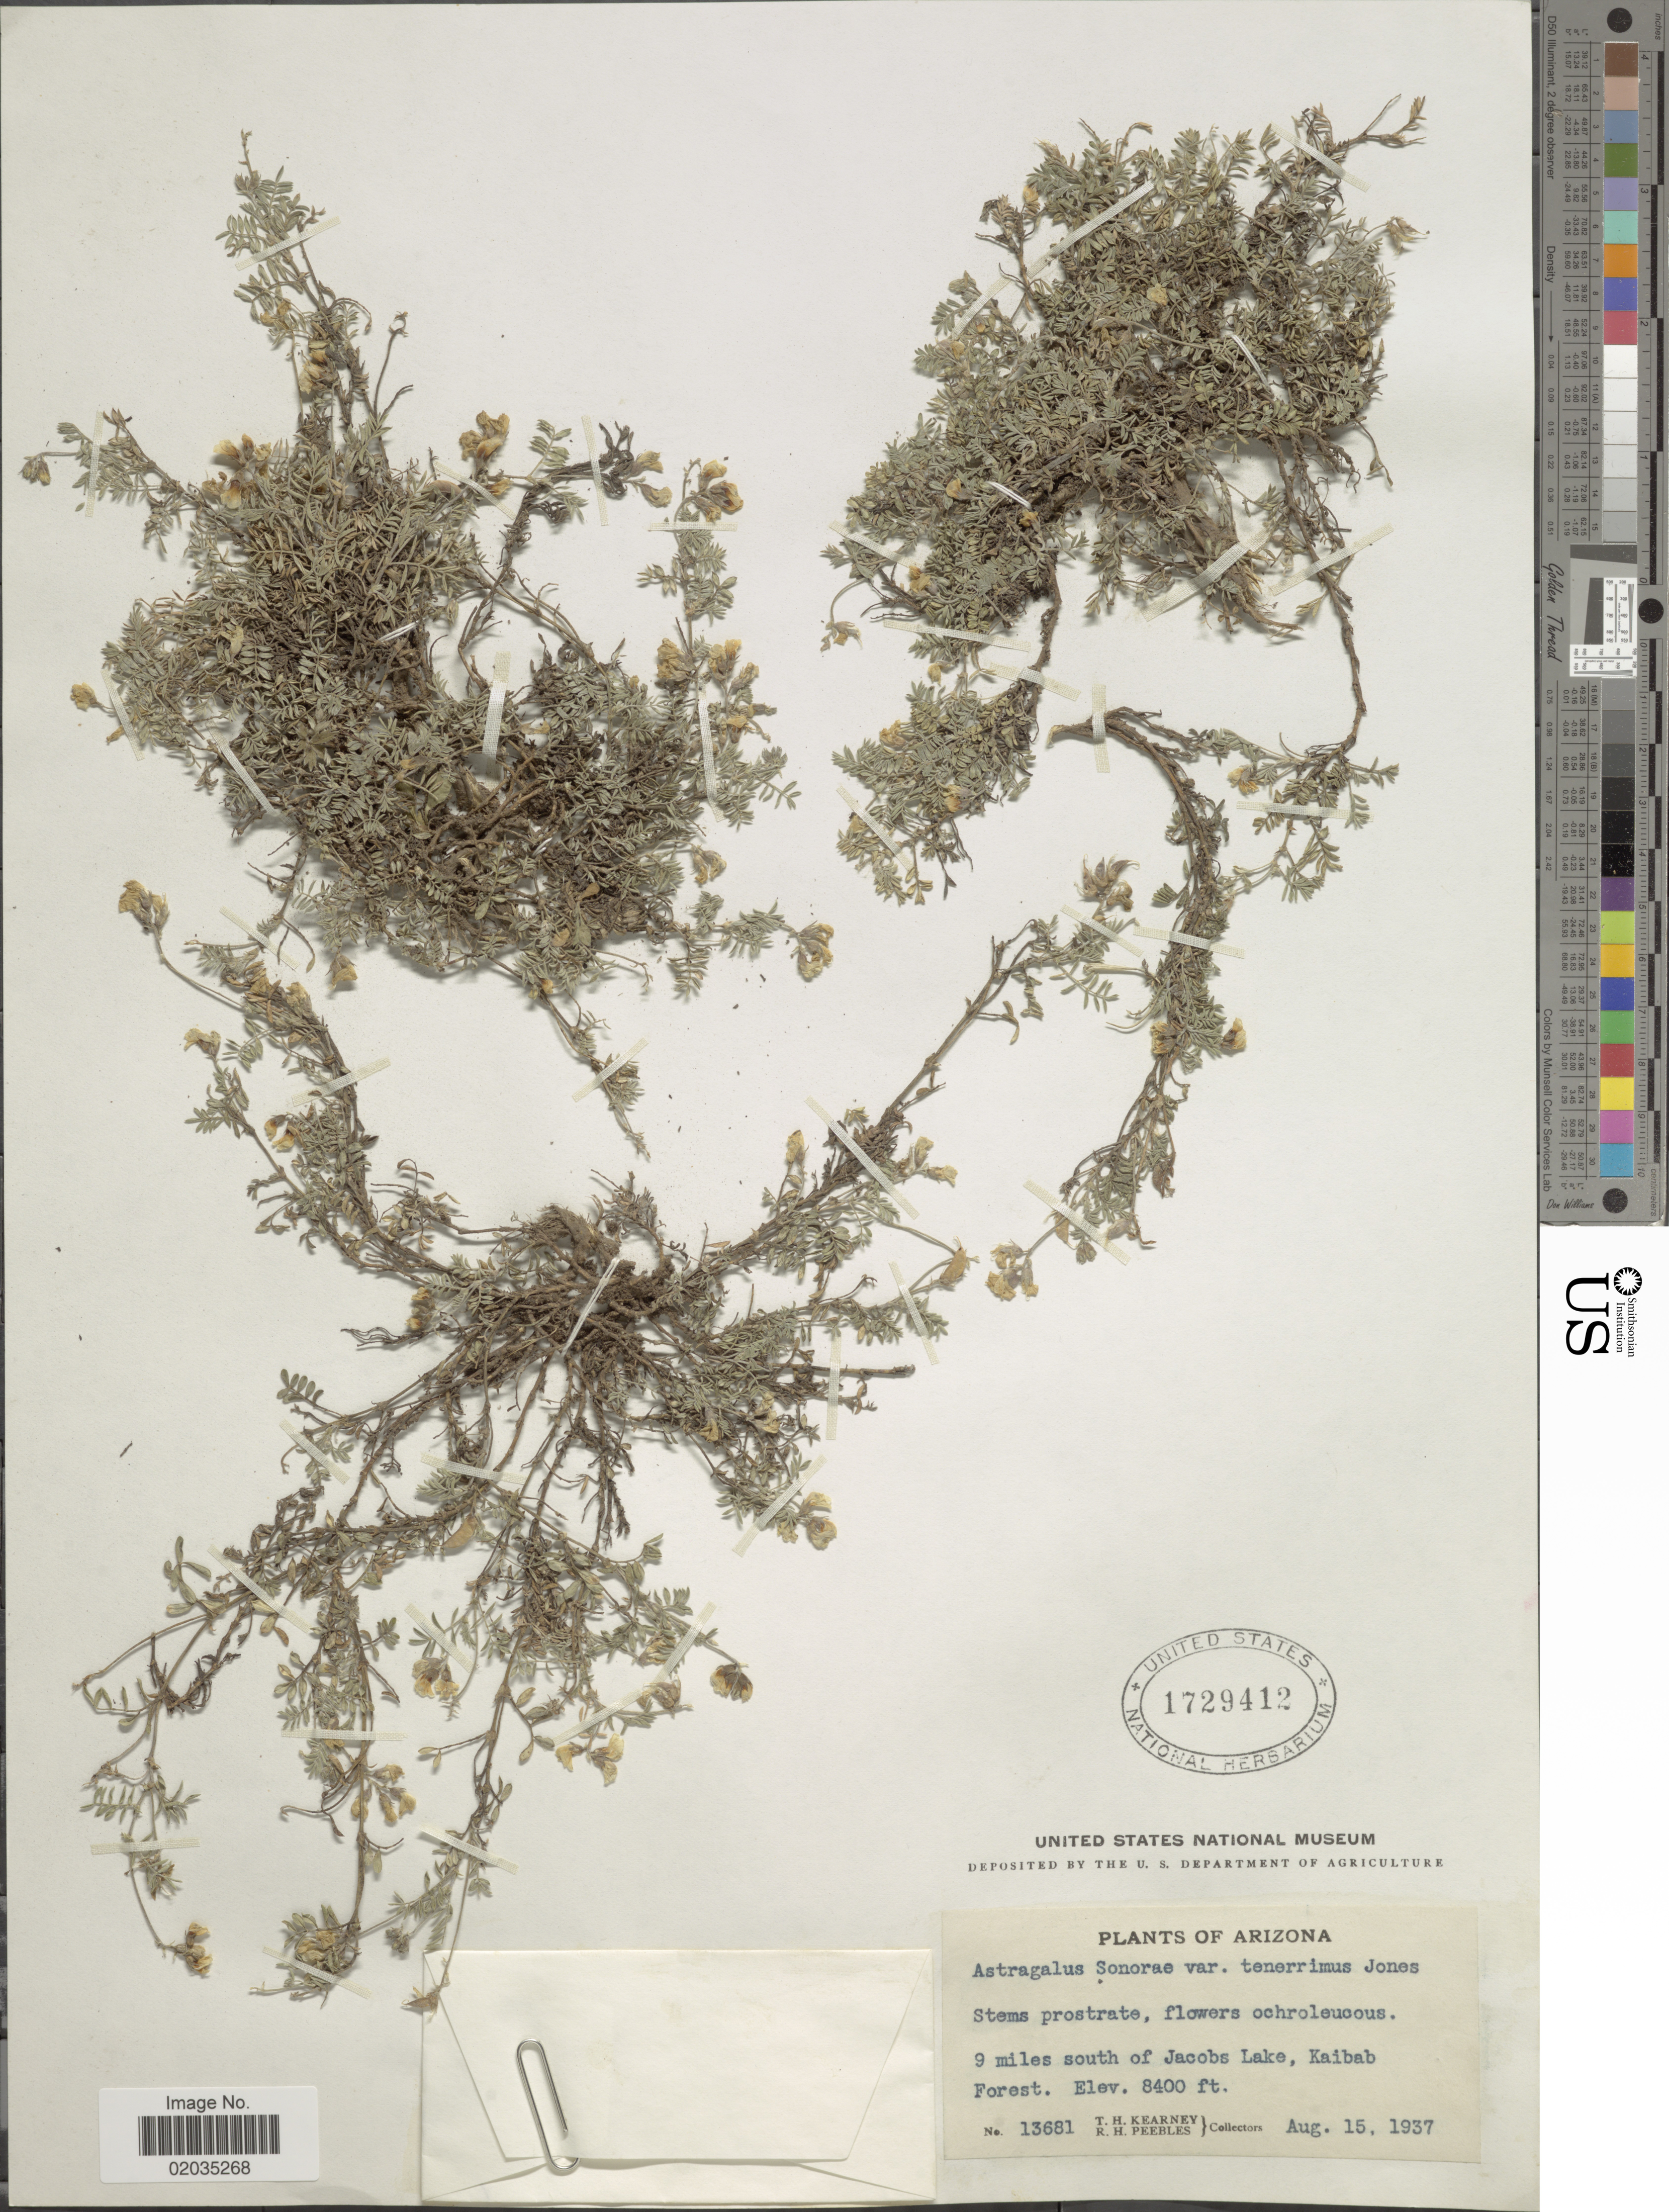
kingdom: Plantae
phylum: Tracheophyta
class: Magnoliopsida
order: Fabales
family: Fabaceae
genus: Astragalus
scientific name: Astragalus tenerrima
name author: (Jones) Rydb.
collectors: T. H. Kearney & R. H. Peebles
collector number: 13681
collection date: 1937-08-15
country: United States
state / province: Arizona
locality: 9 miles south of Jacobs Lake, Kaibab Forest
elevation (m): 2560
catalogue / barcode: US 1729412